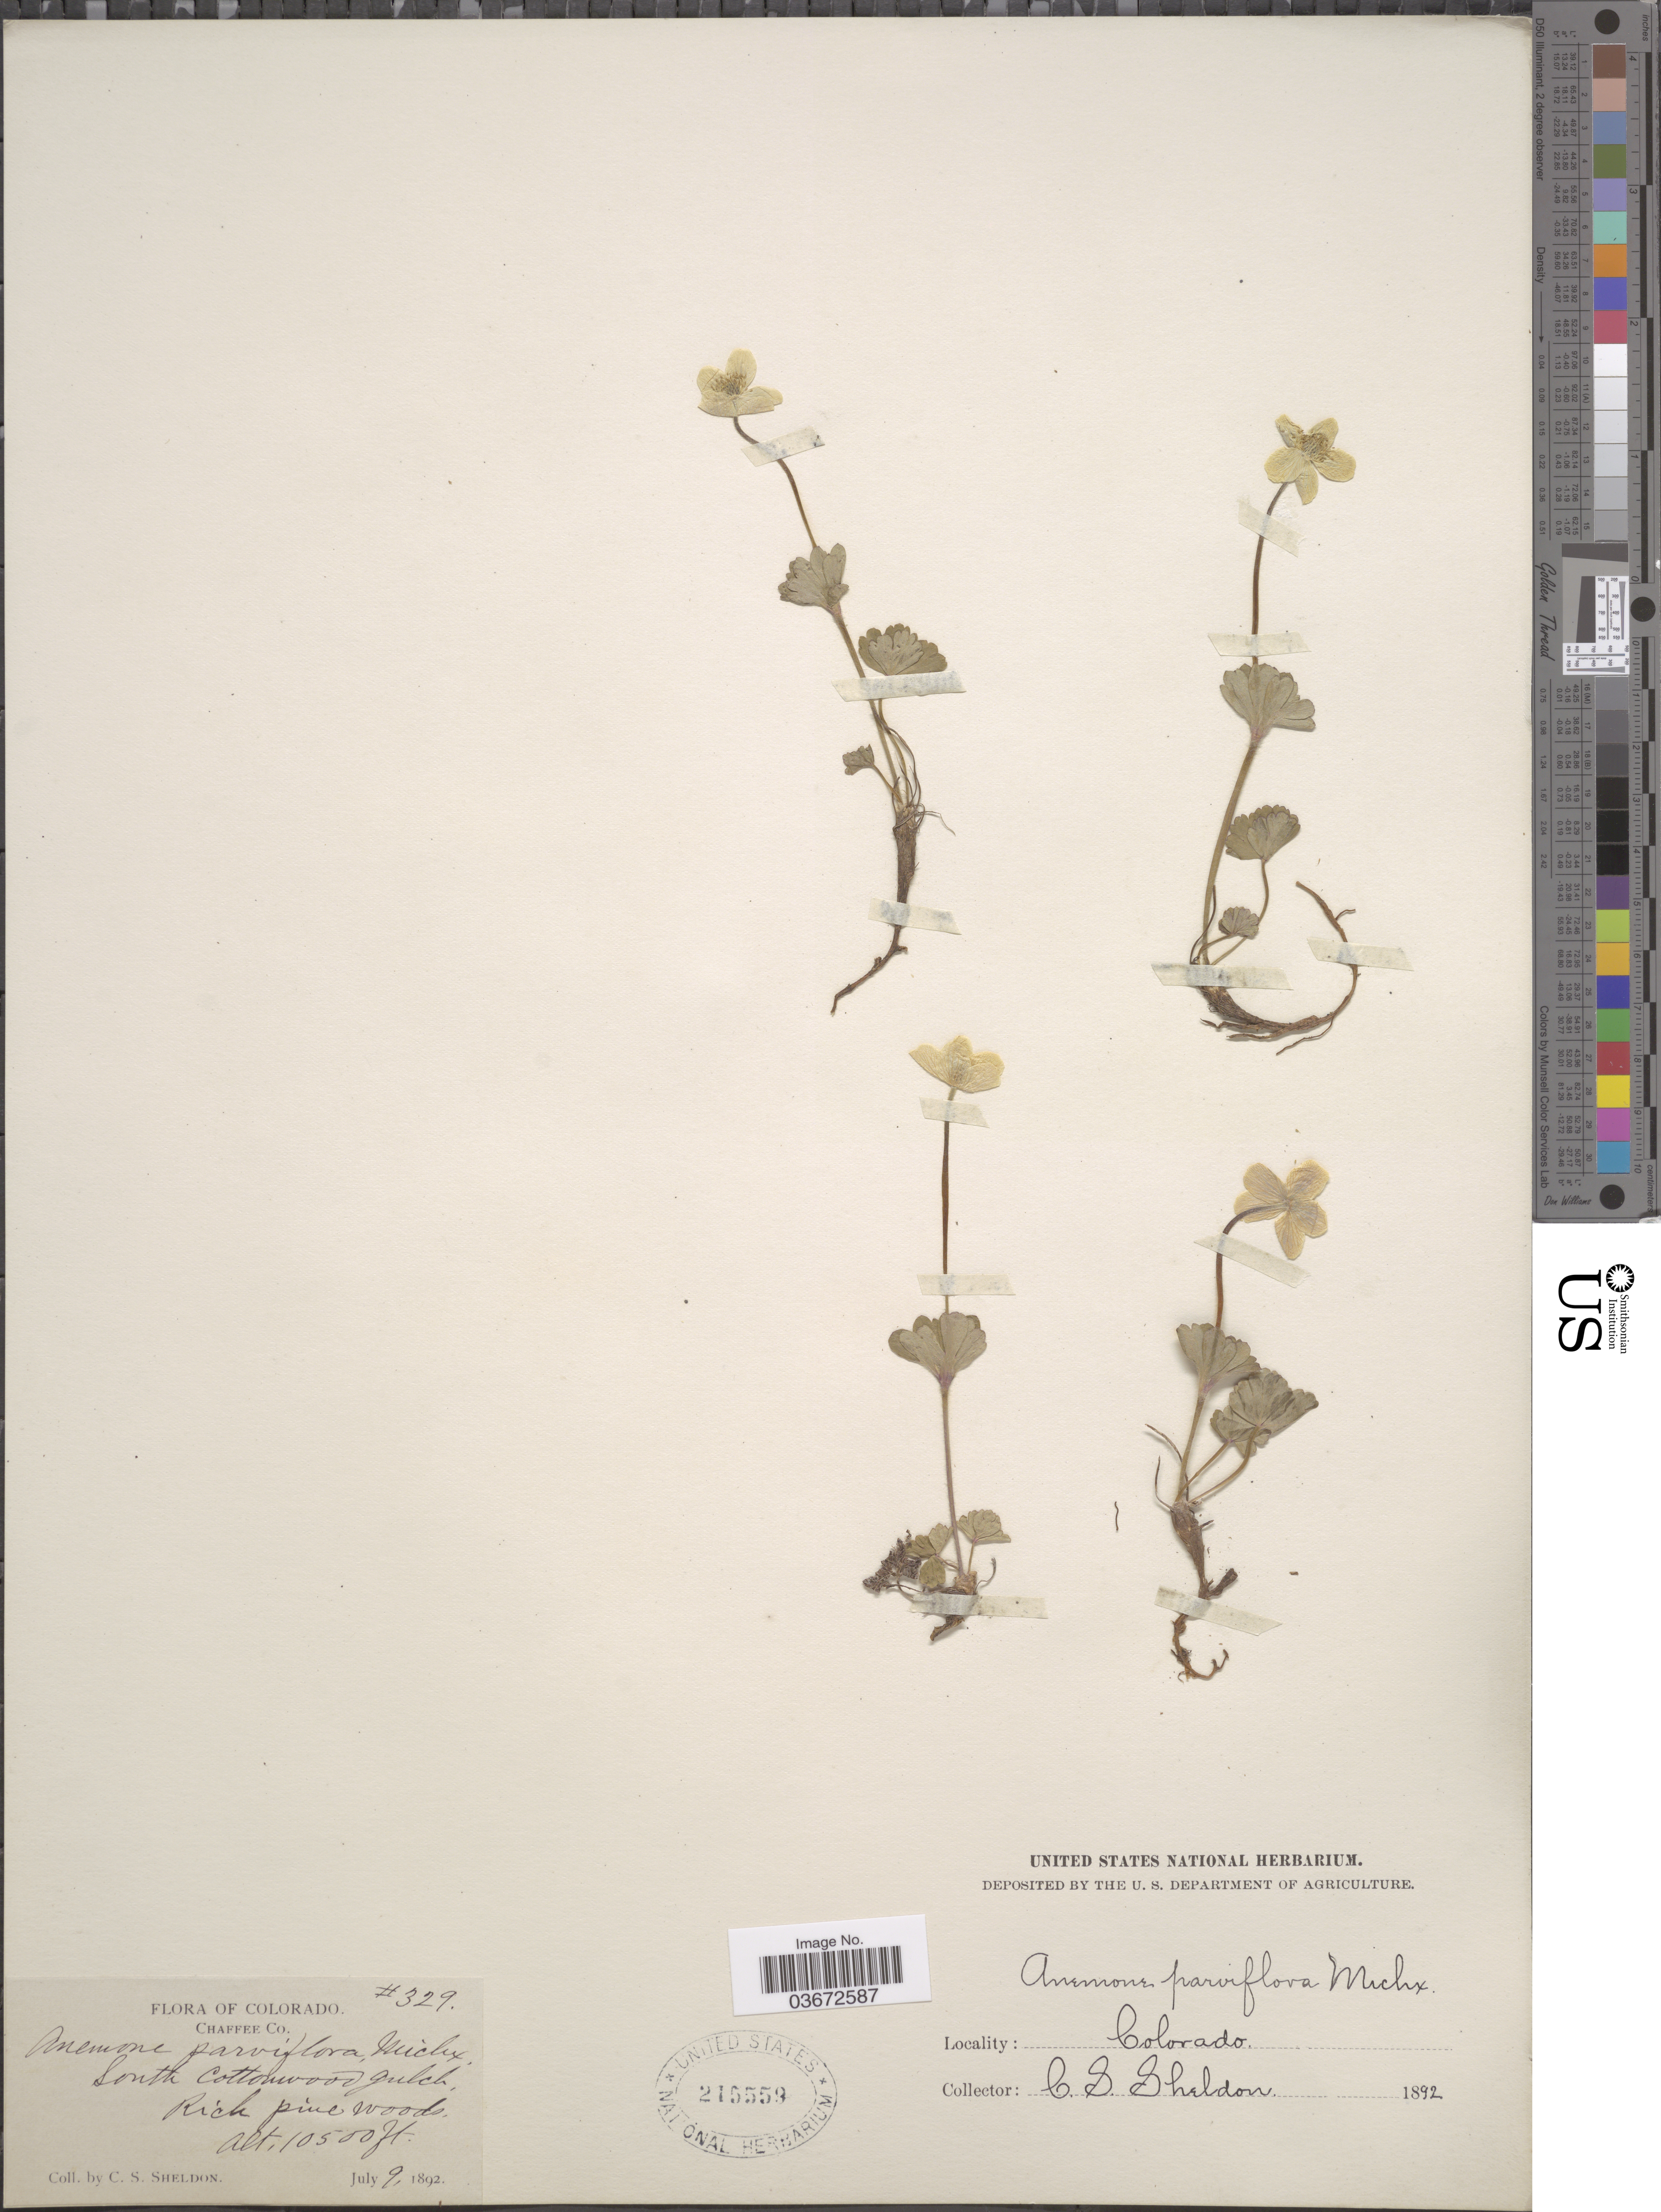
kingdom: Plantae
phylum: Tracheophyta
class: Magnoliopsida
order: Ranunculales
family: Ranunculaceae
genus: Anemone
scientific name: Anemone parviflora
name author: Michx.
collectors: C. S. Sheldon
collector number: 329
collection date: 1892-07-09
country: United States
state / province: Colorado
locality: Chaffee Co. South Cottonwood gulch.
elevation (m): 3200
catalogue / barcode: US 215559